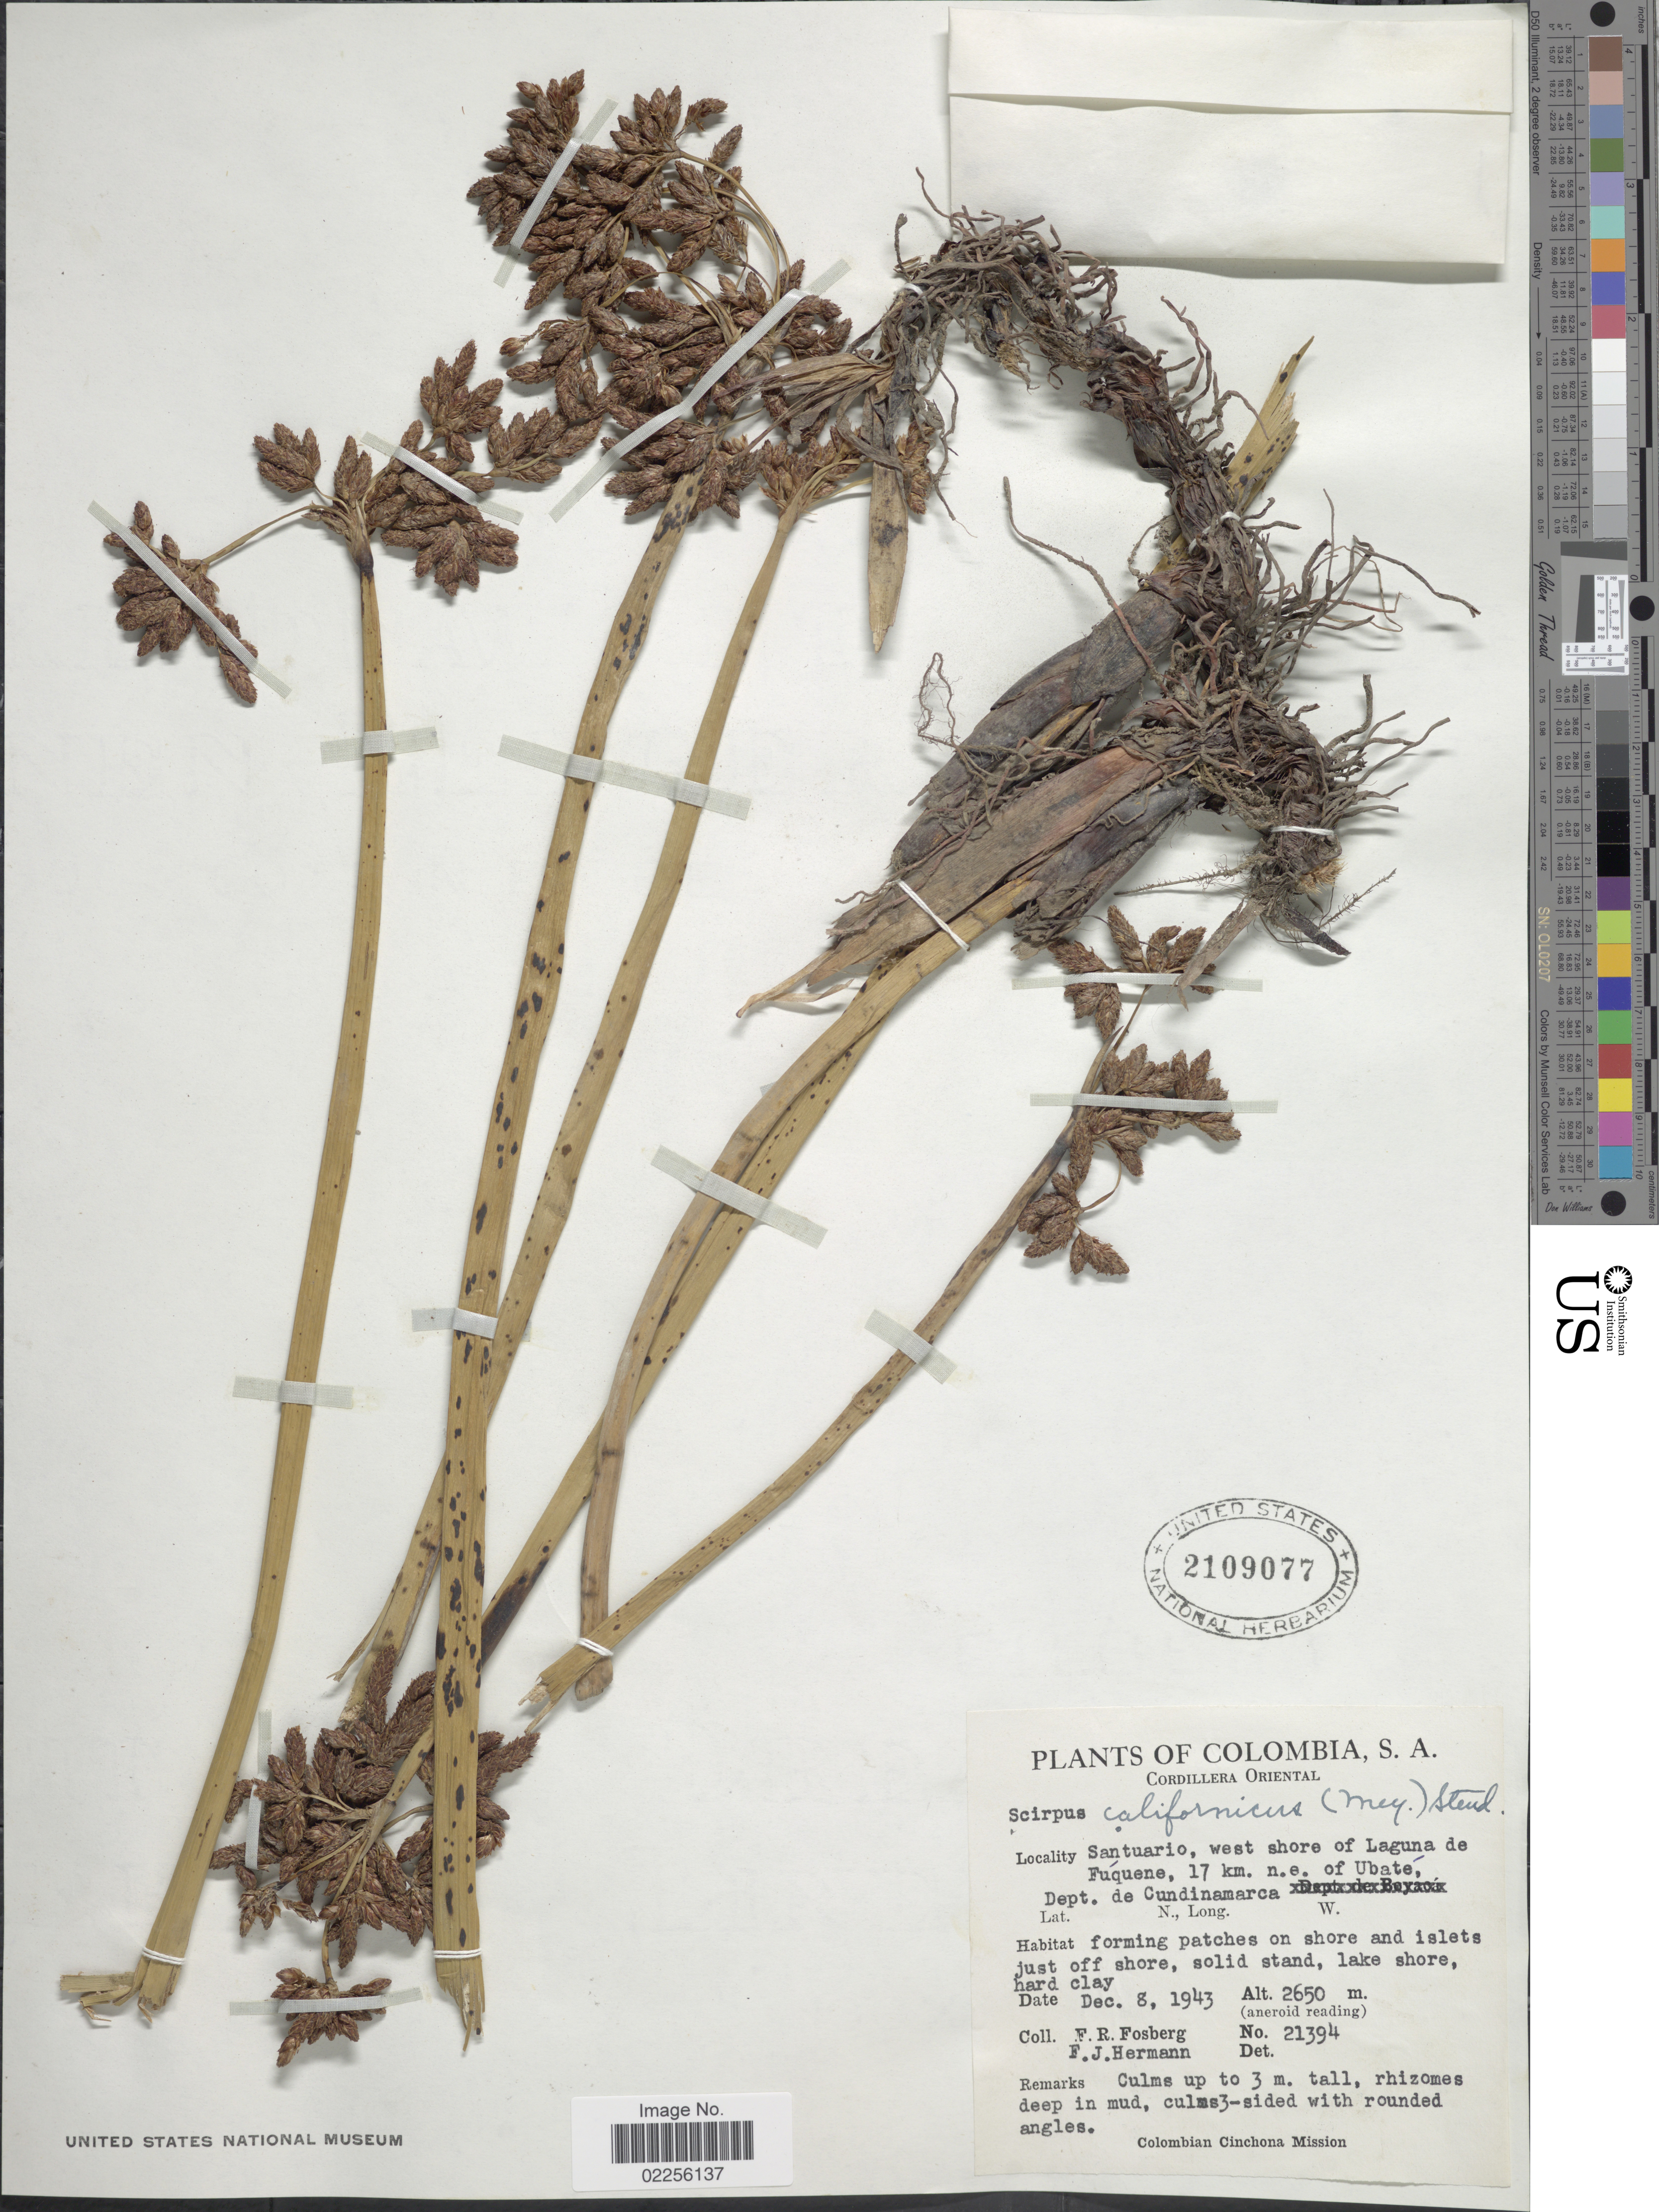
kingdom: Plantae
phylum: Tracheophyta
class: Liliopsida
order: Poales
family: Cyperaceae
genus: Schoenoplectus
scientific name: Schoenoplectus californicus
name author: (C.A. Mey.) Soják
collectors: F. R. Fosberg & F. J. Hermann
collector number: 21394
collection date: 1943-12-08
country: Colombia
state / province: Cundinamarca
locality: Cordillera Oriental, Santuario, west shore of Laguna de Fúquene, 17 km n.e. of Ubaté Dept. de Cundinamarca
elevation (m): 2650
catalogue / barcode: US 2109077